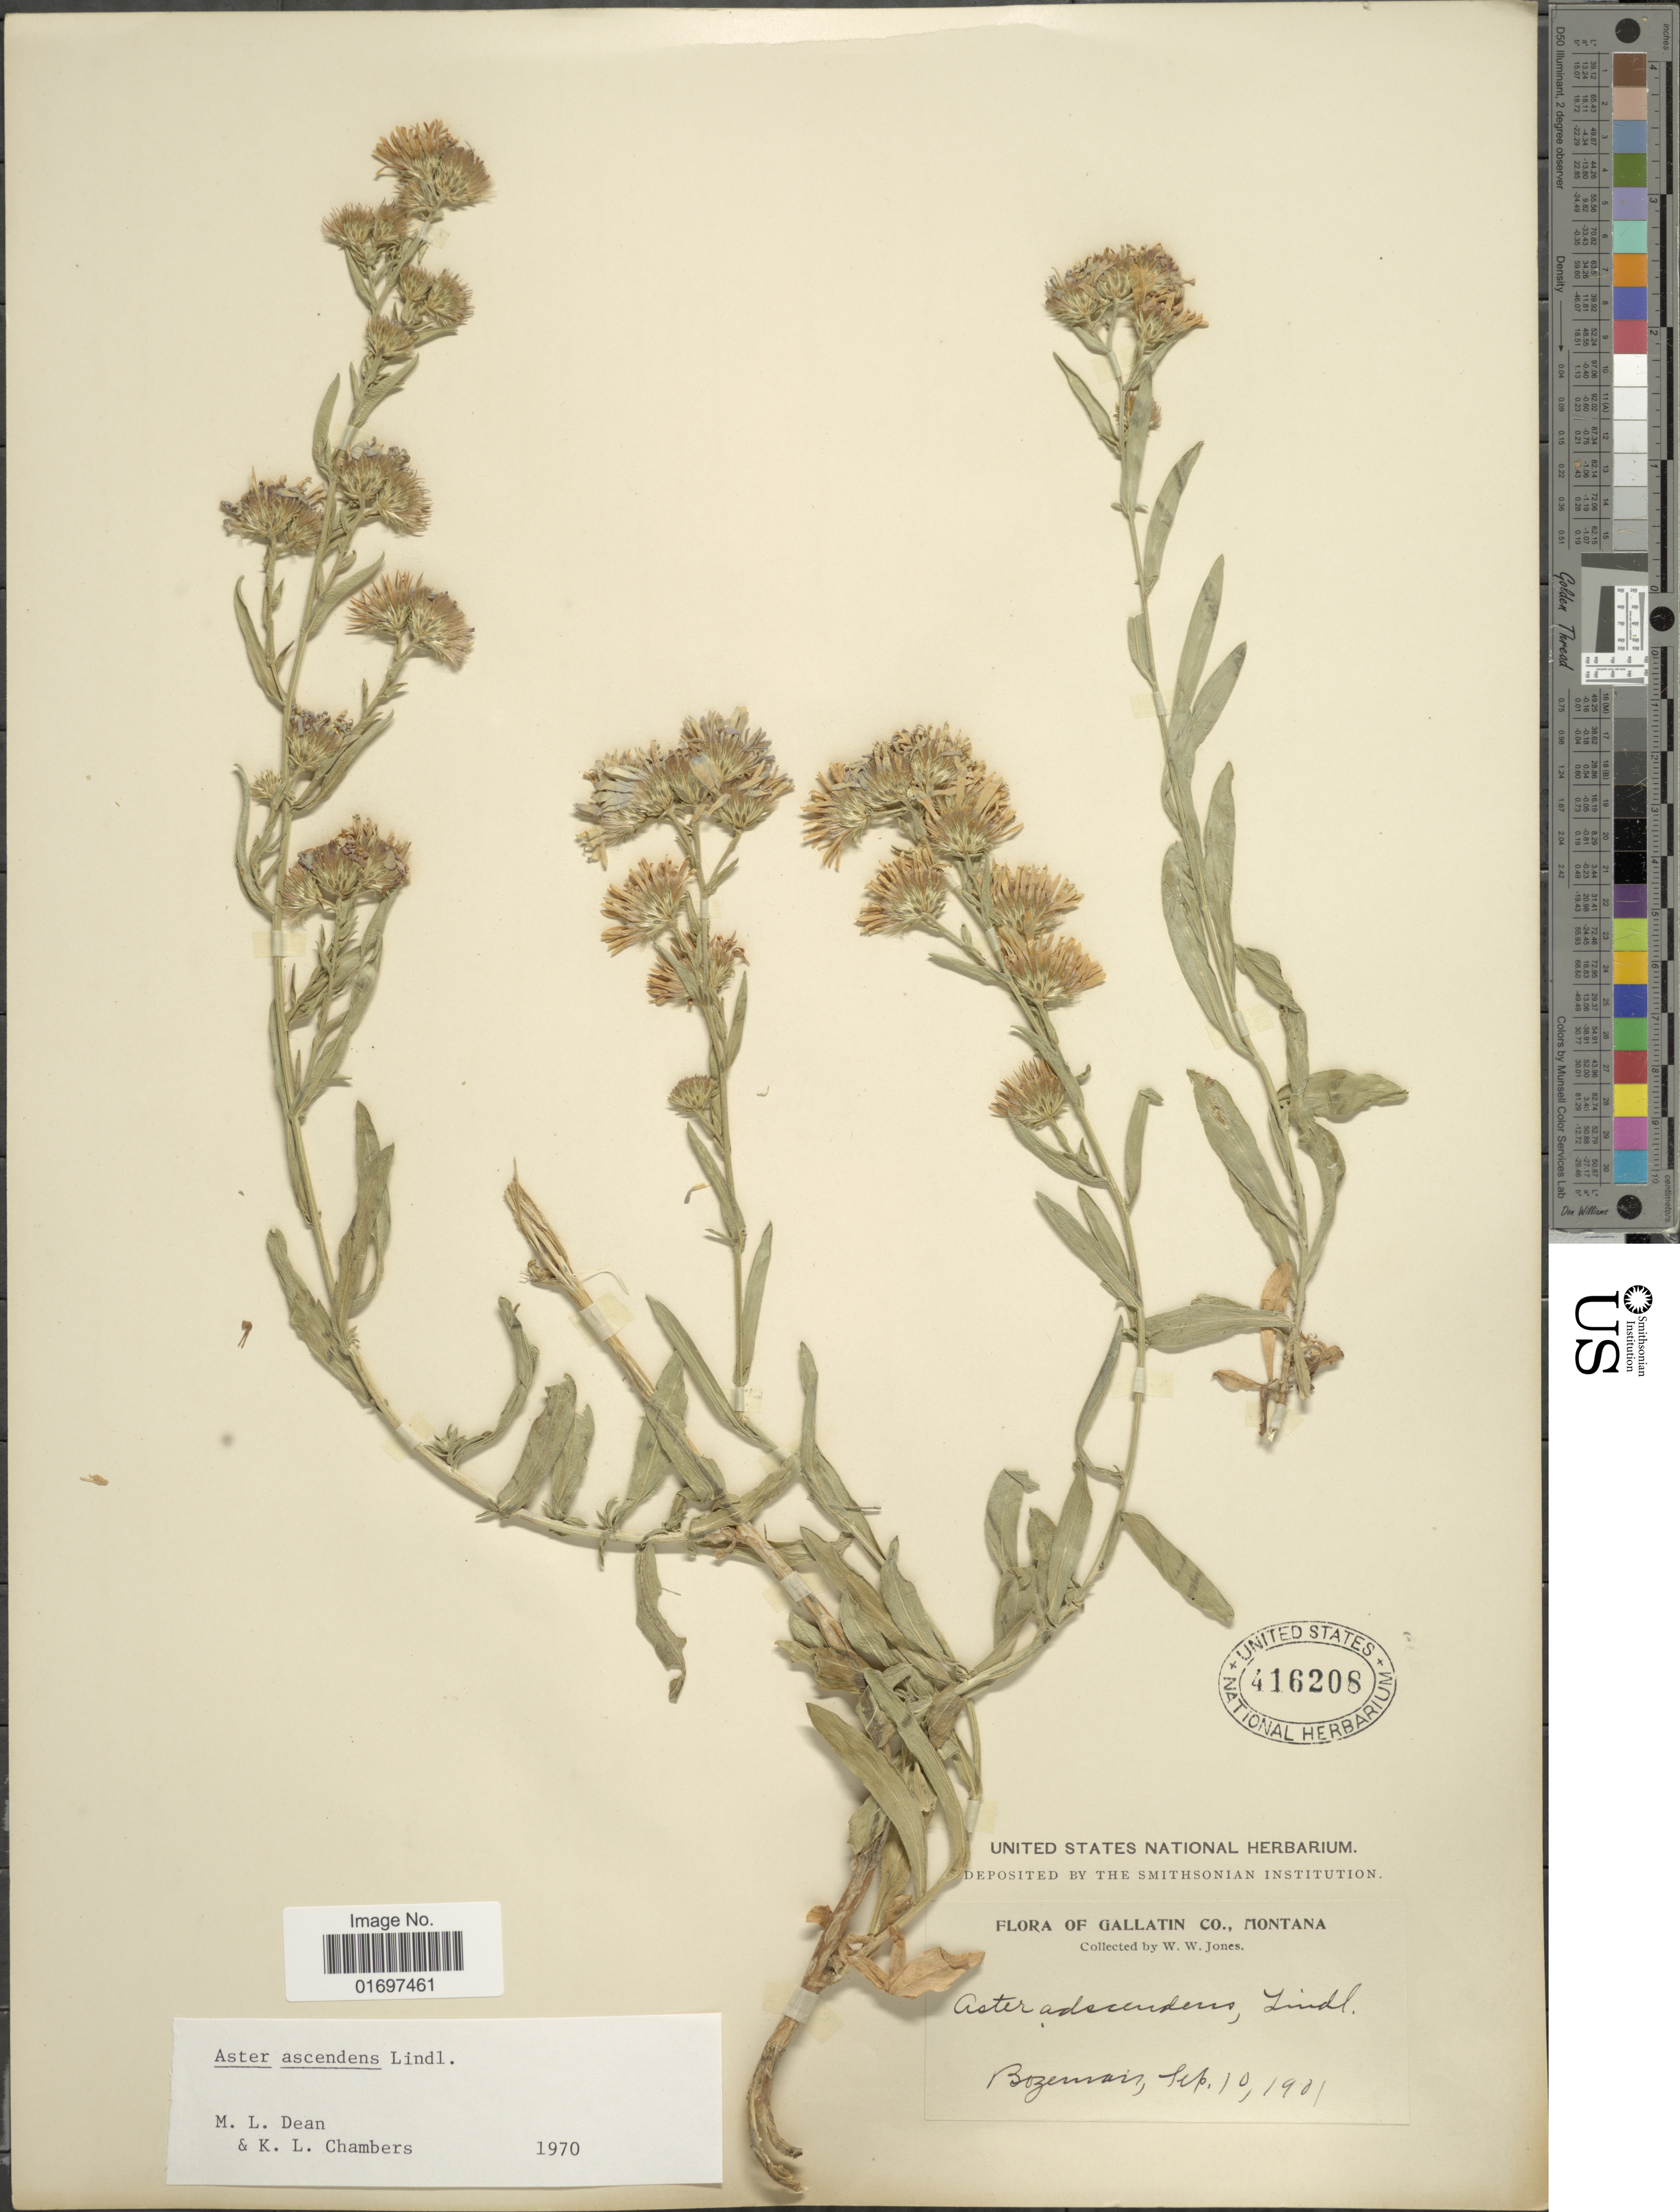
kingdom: Plantae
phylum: Tracheophyta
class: Magnoliopsida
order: Asterales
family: Asteraceae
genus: Symphyotrichum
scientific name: Symphyotrichum ascendens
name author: (Lindl.) G.L. Nesom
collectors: W. W. Jones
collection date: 1901-09-10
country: United States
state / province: Montana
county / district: Gallatin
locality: Bozeman.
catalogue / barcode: US 416208